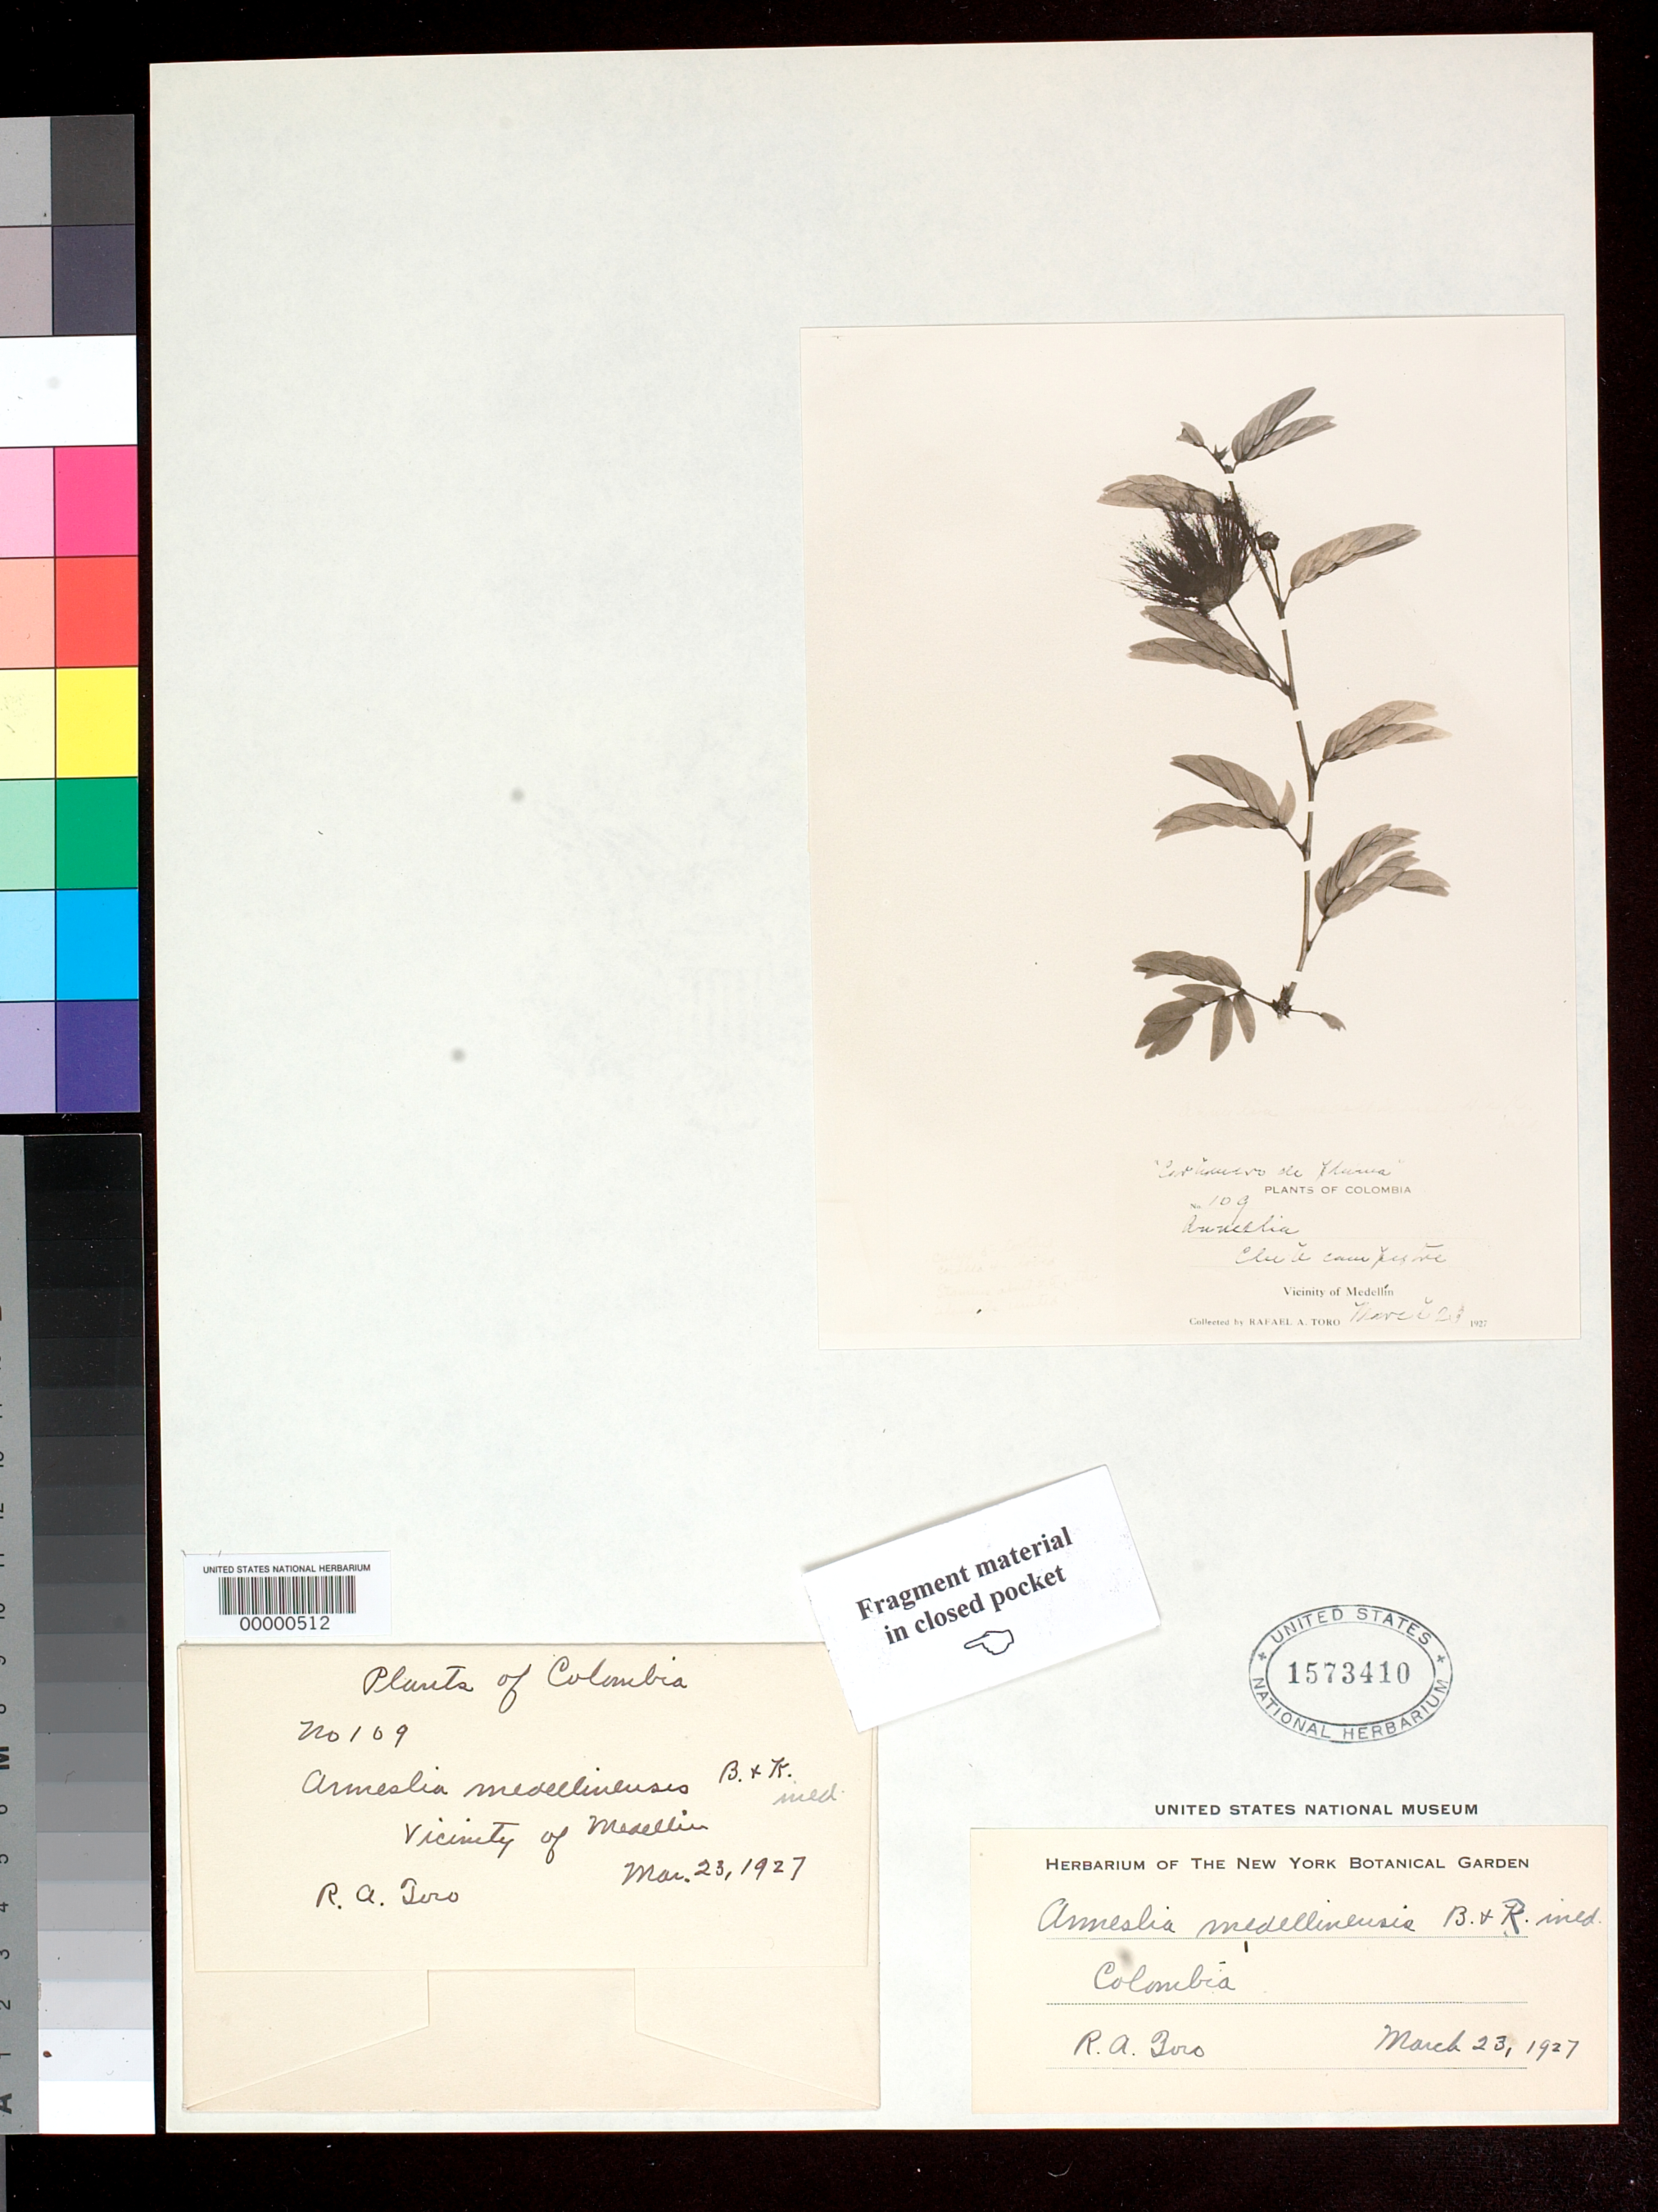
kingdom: Plantae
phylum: Tracheophyta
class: Magnoliopsida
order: Fabales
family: Fabaceae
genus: Calliandra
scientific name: Calliandra medellinensis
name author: Britton & Rose in Britton & Killip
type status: Type Fragment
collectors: R. A. Toro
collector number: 109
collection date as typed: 23 Mar 1927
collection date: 1927-03-23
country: Colombia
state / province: Antioquia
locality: Medellin.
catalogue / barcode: US 1573410